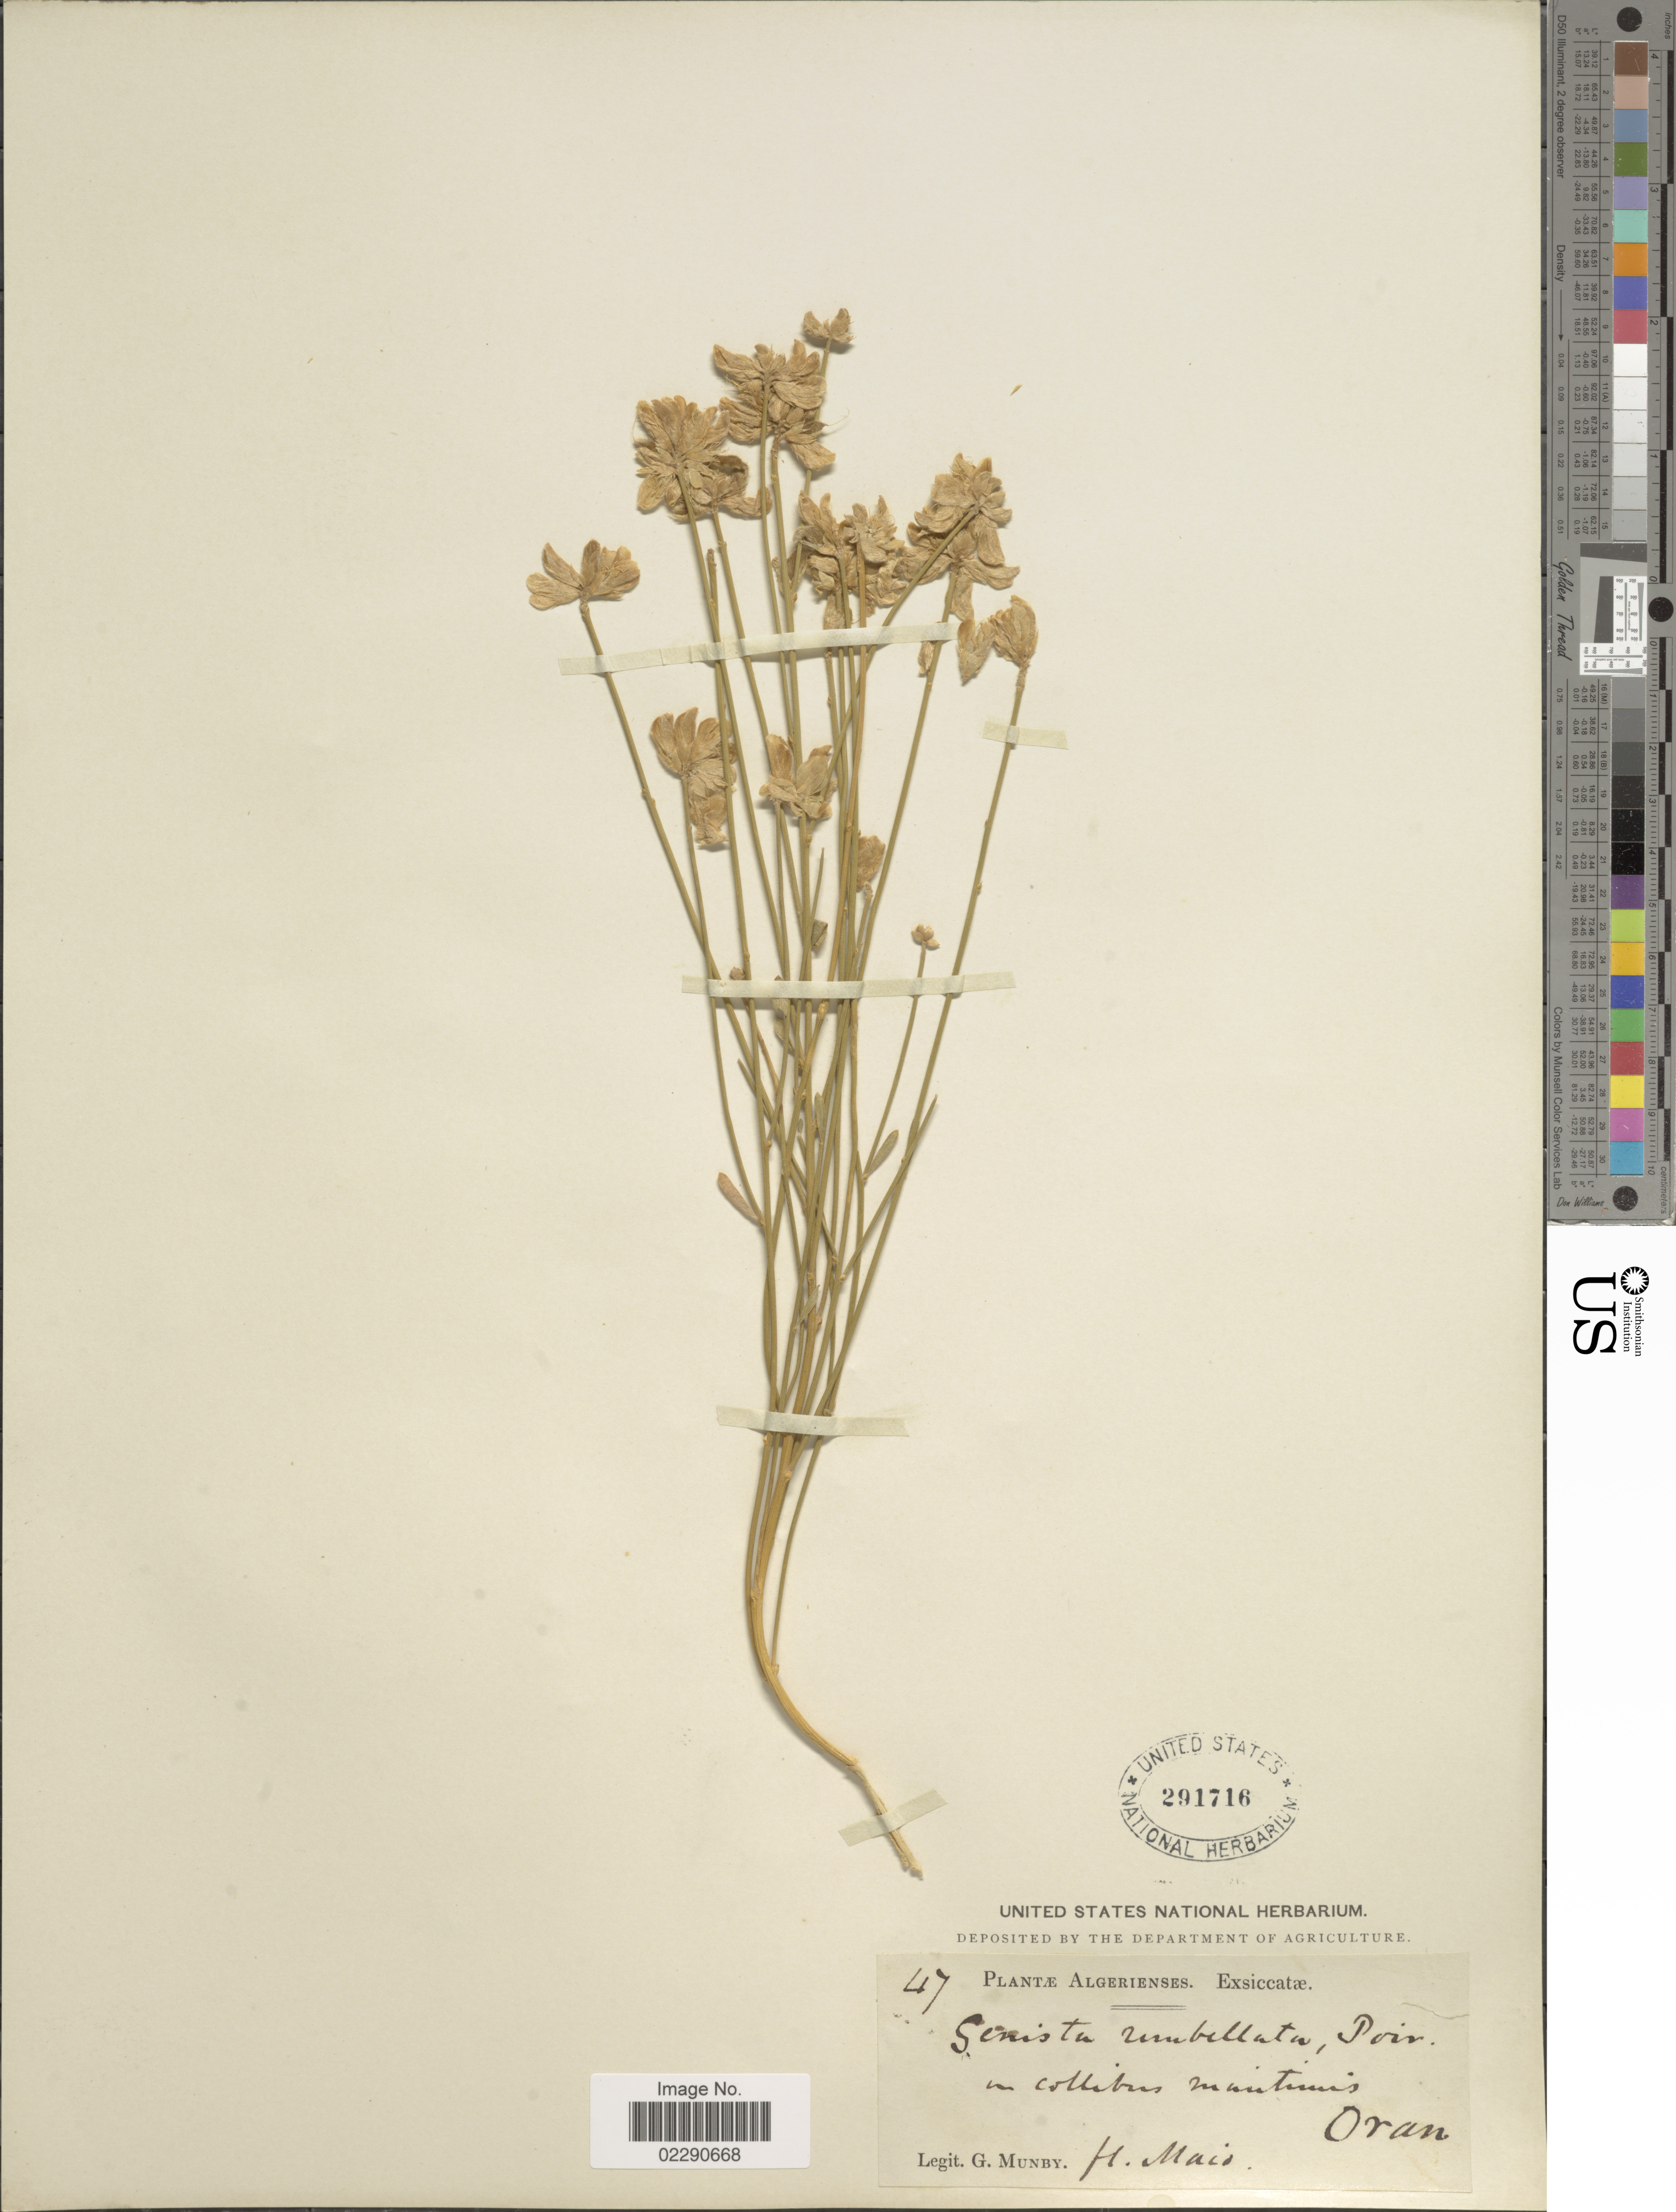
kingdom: Plantae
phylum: Tracheophyta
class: Magnoliopsida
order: Fabales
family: Fabaceae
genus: Genista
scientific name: Genista umbellata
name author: (L'Hér.) Poir.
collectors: G. Munby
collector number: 47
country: Algeria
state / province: Oran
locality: Collibus montanis Oran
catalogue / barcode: US 291716